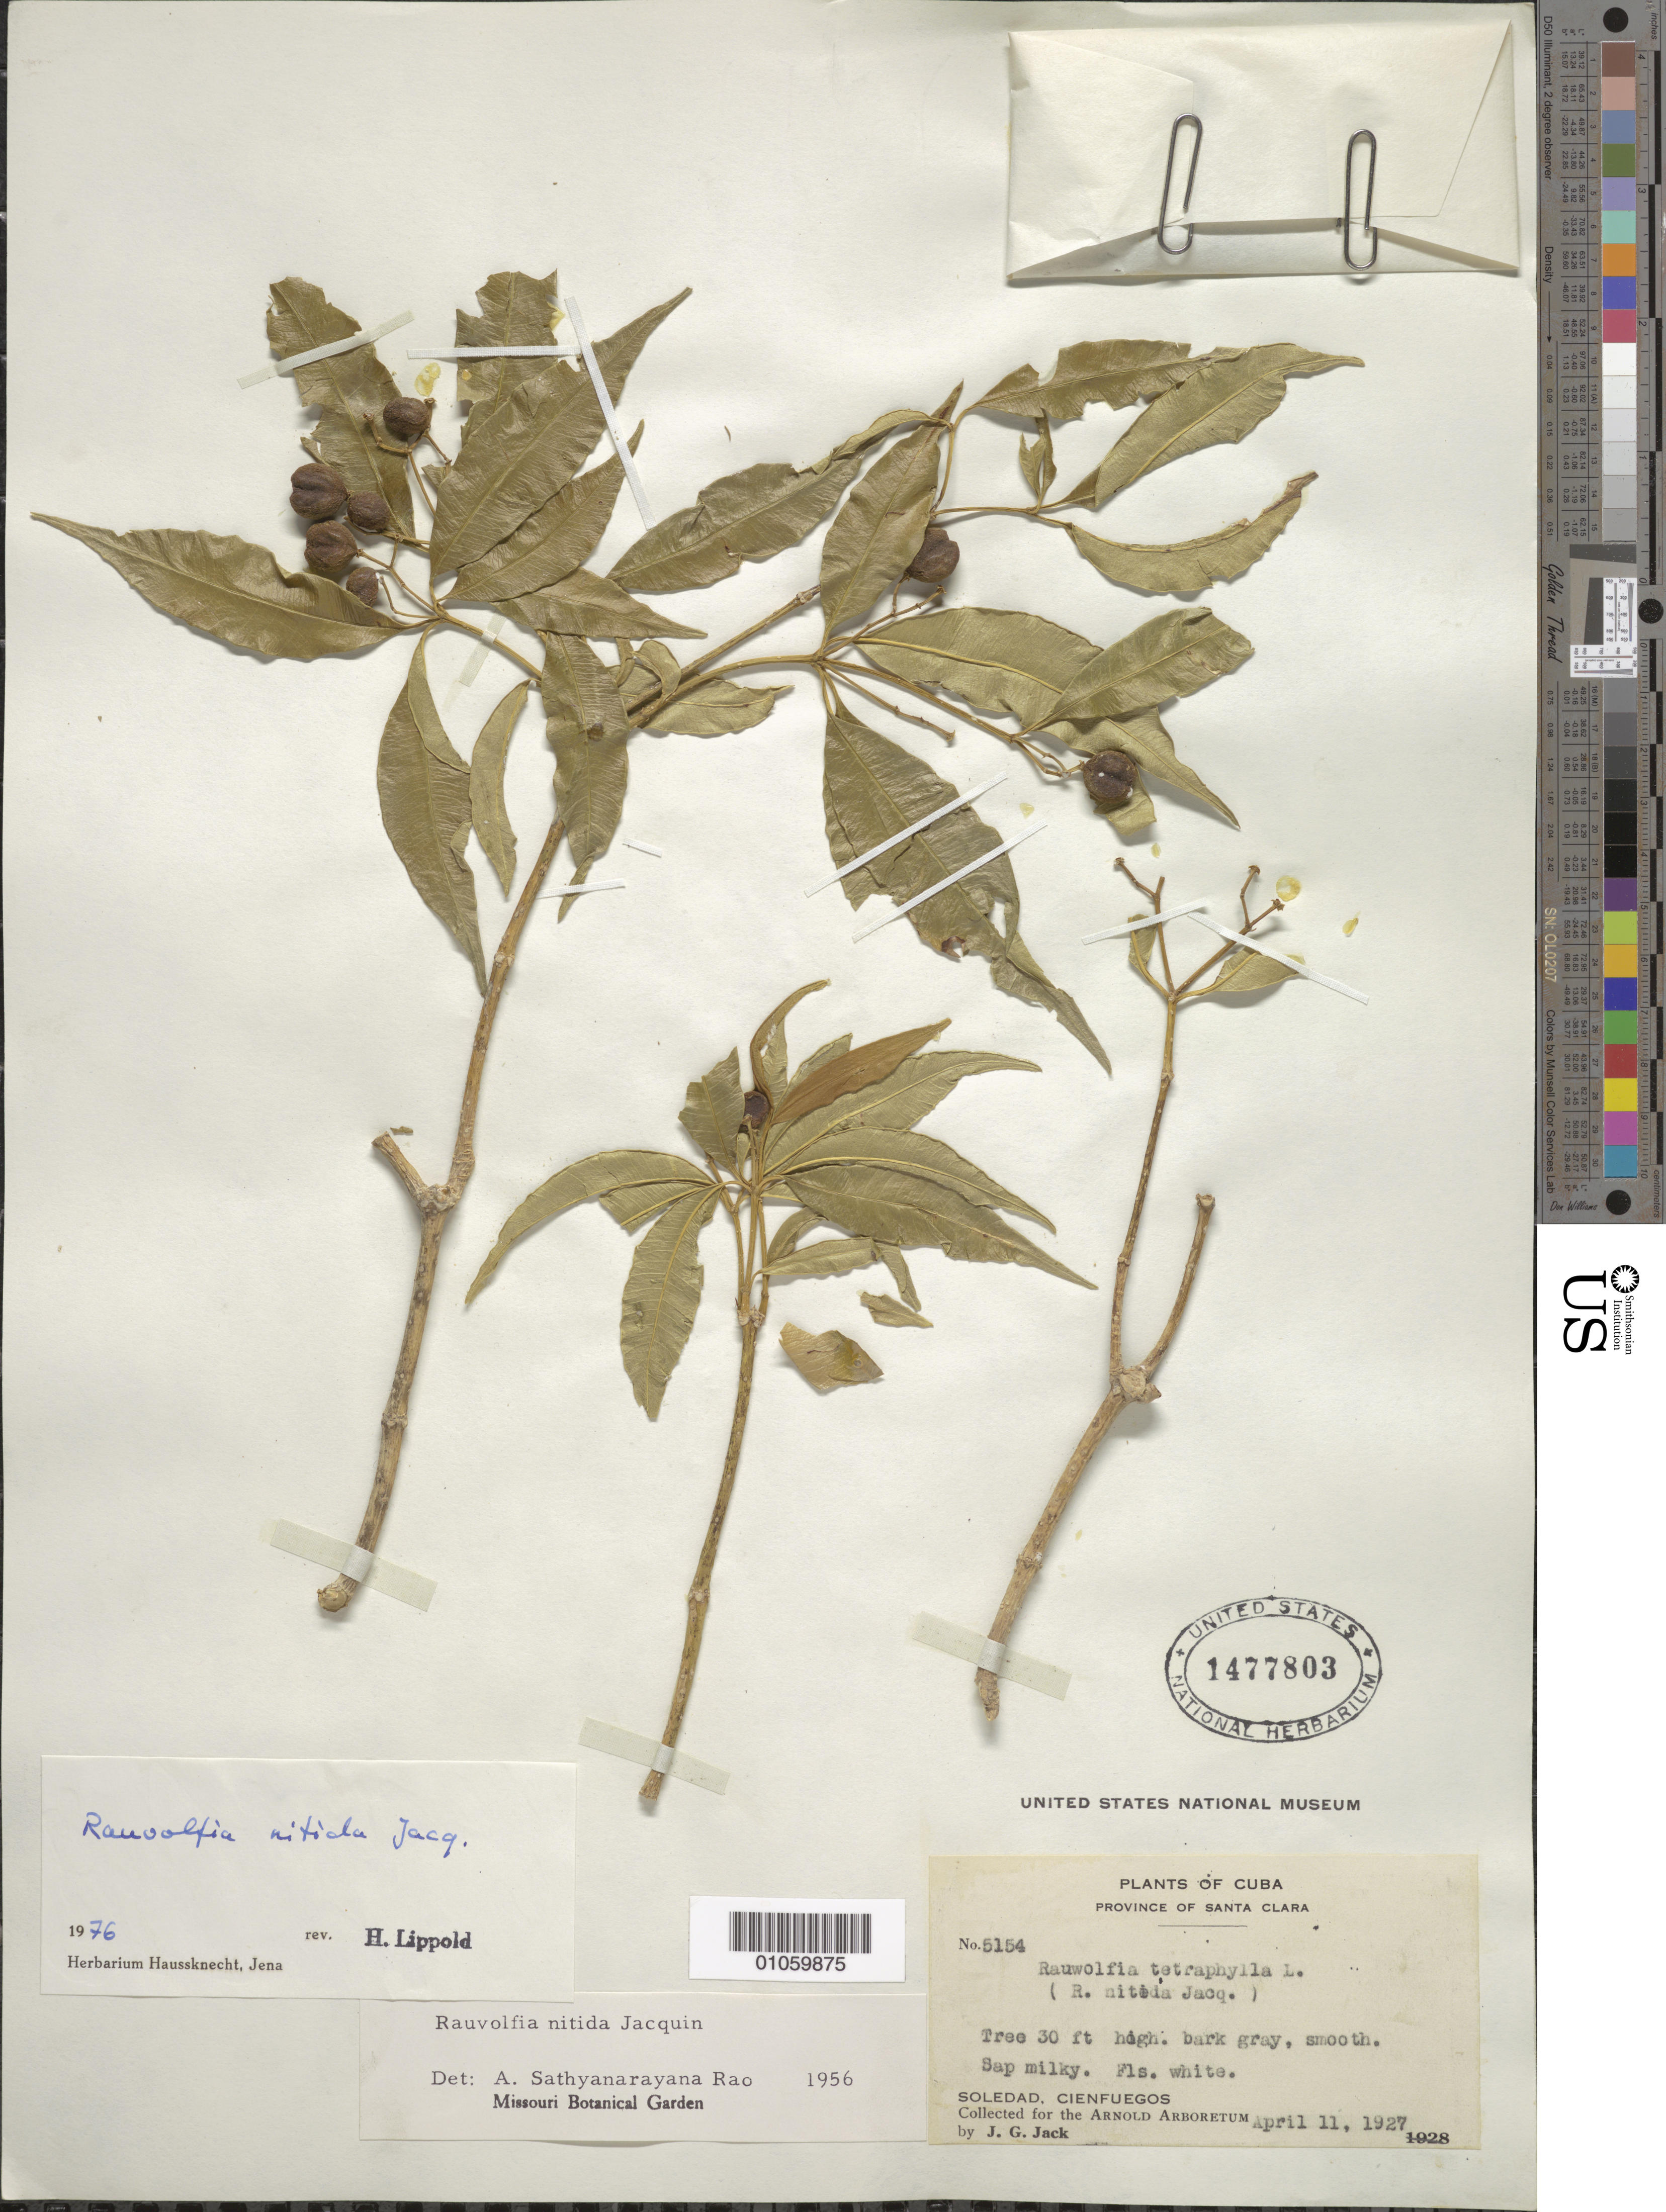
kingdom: Plantae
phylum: Tracheophyta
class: Magnoliopsida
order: Gentianales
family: Apocynaceae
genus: Rauvolfia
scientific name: Rauvolfia nitida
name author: Jacq.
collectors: J. G. Jack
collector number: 5154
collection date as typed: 11 Apr 1927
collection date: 1927-04-11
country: Cuba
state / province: Cienfuegos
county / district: Santa Clara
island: Cuba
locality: Soledad, Cienfuegos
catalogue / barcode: US 1477803